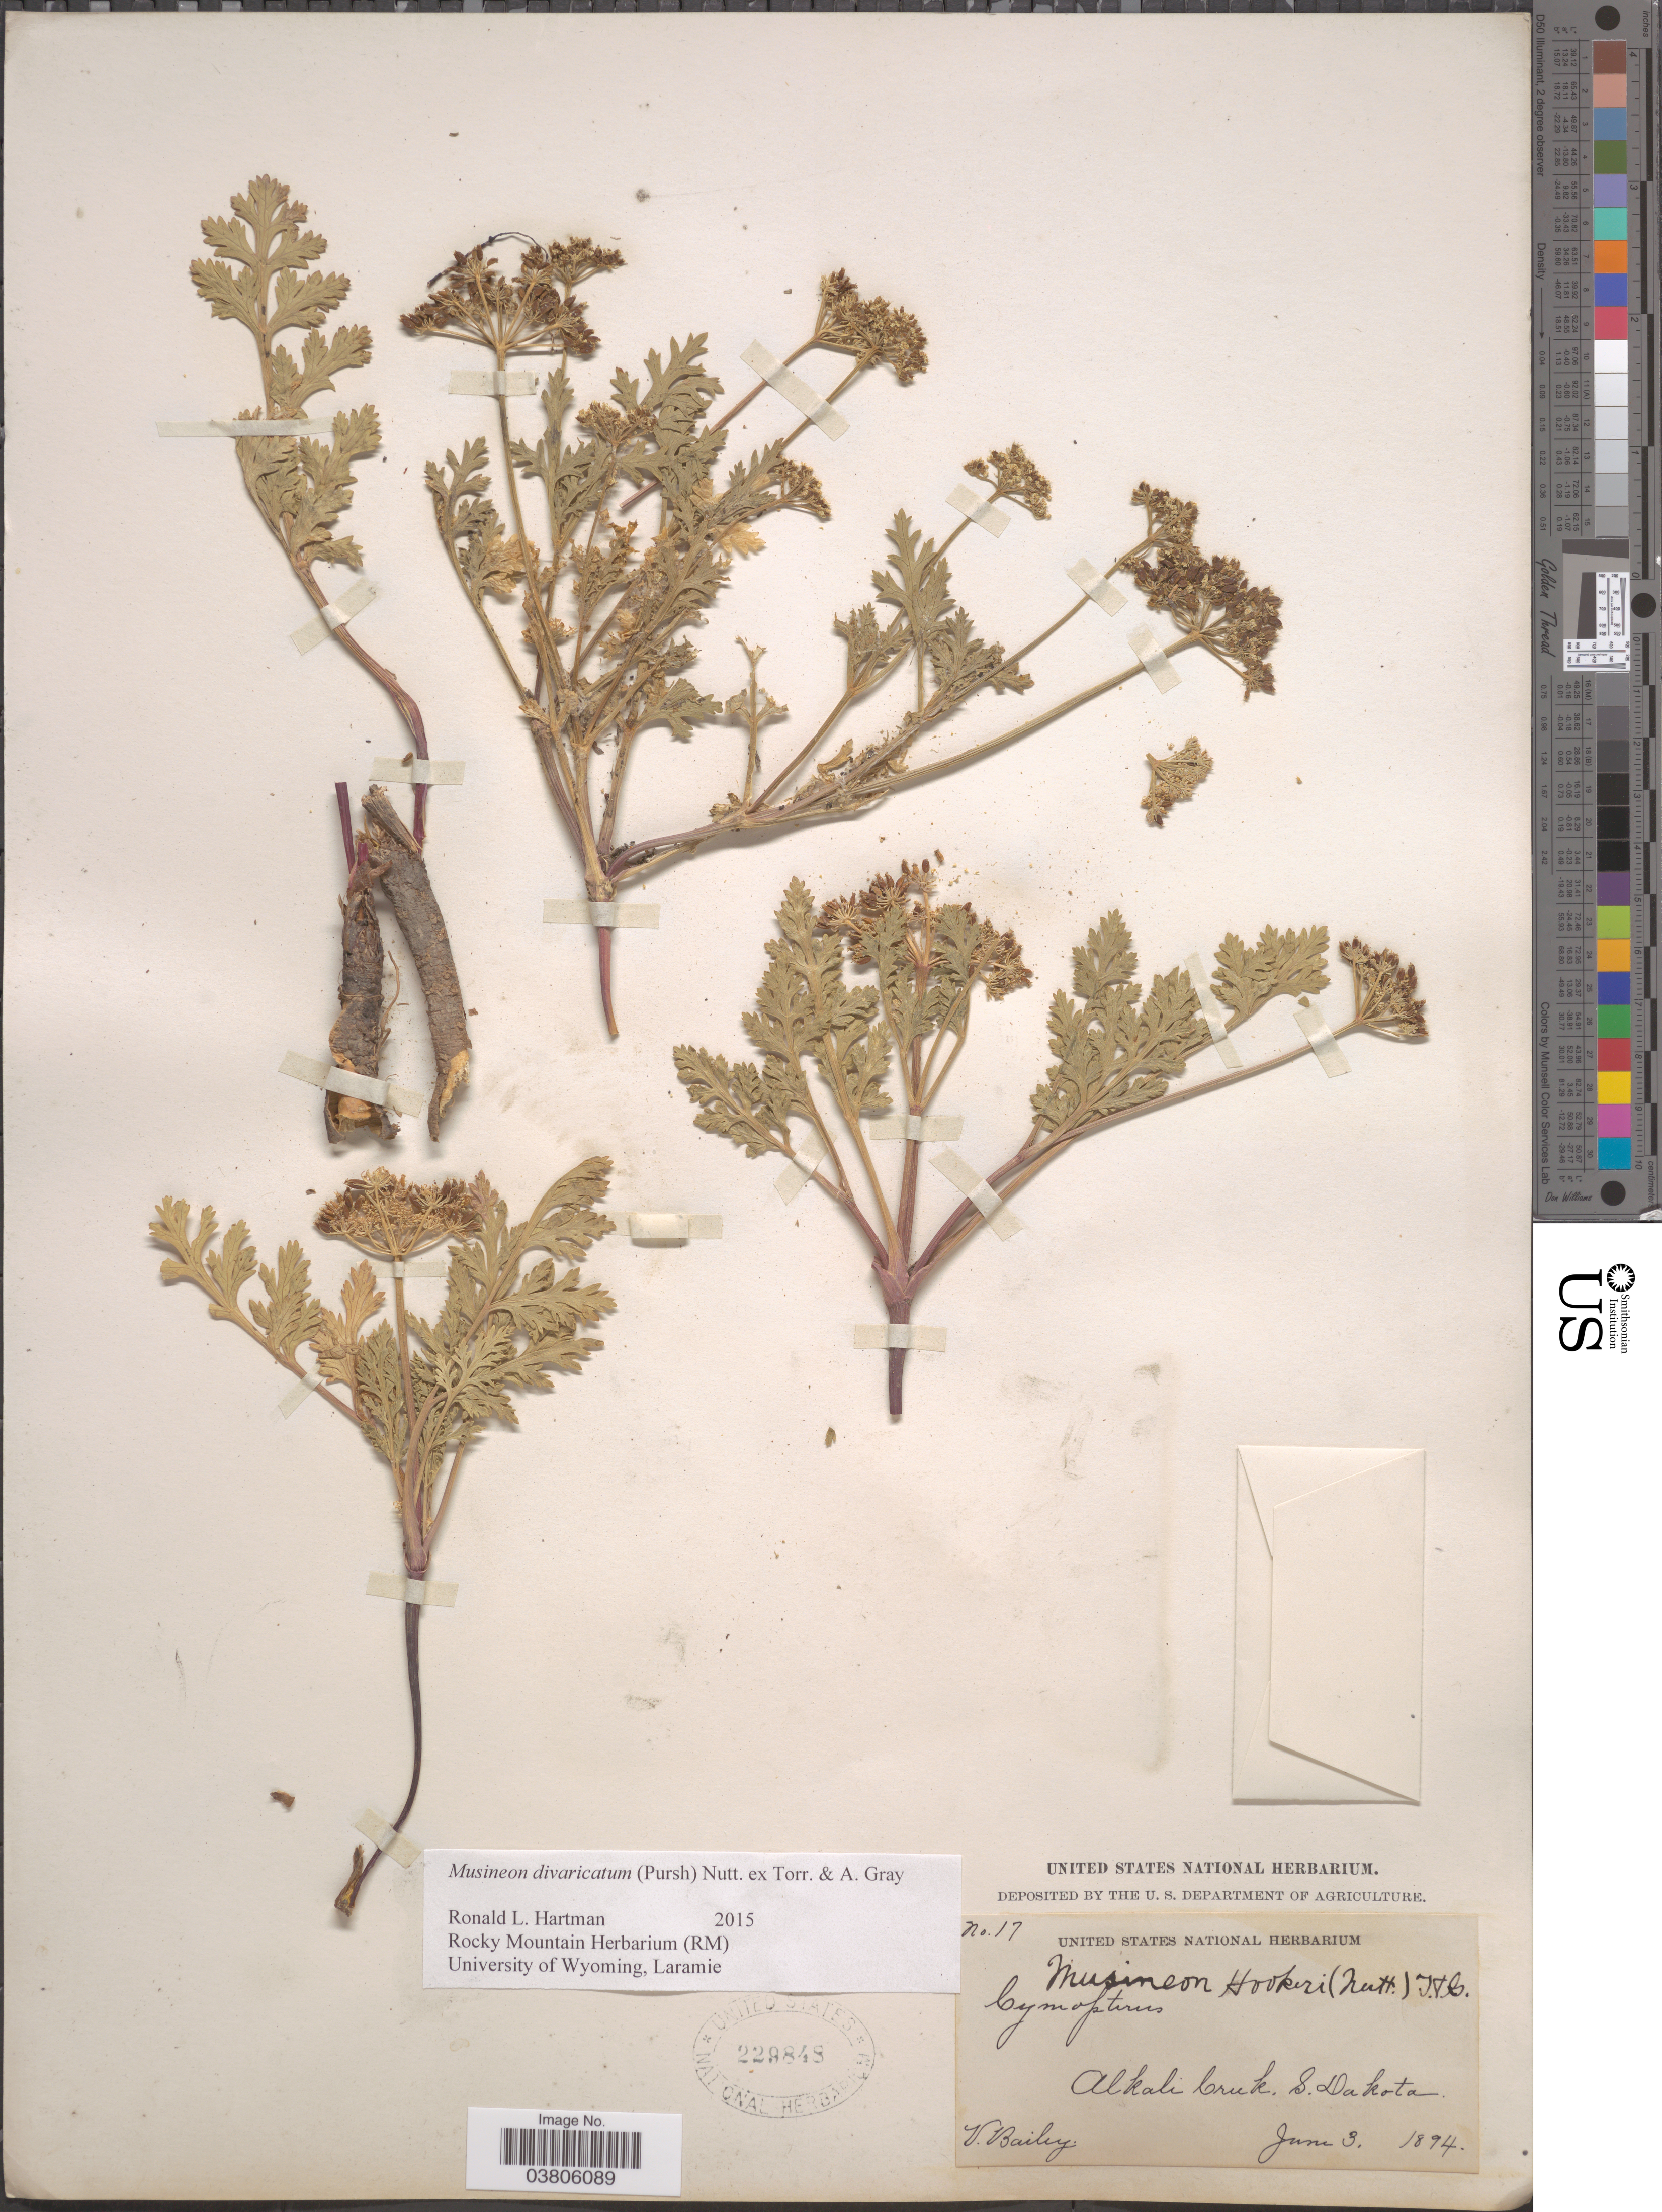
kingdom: Plantae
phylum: Tracheophyta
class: Magnoliopsida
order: Apiales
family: Apiaceae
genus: Musineon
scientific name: Musineon divaricatum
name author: (Pursh) Nutt.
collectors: V. L. Bailey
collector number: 17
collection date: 1894-06-03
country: United States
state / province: South Dakota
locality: Alkali Creek.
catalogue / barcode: US 229848